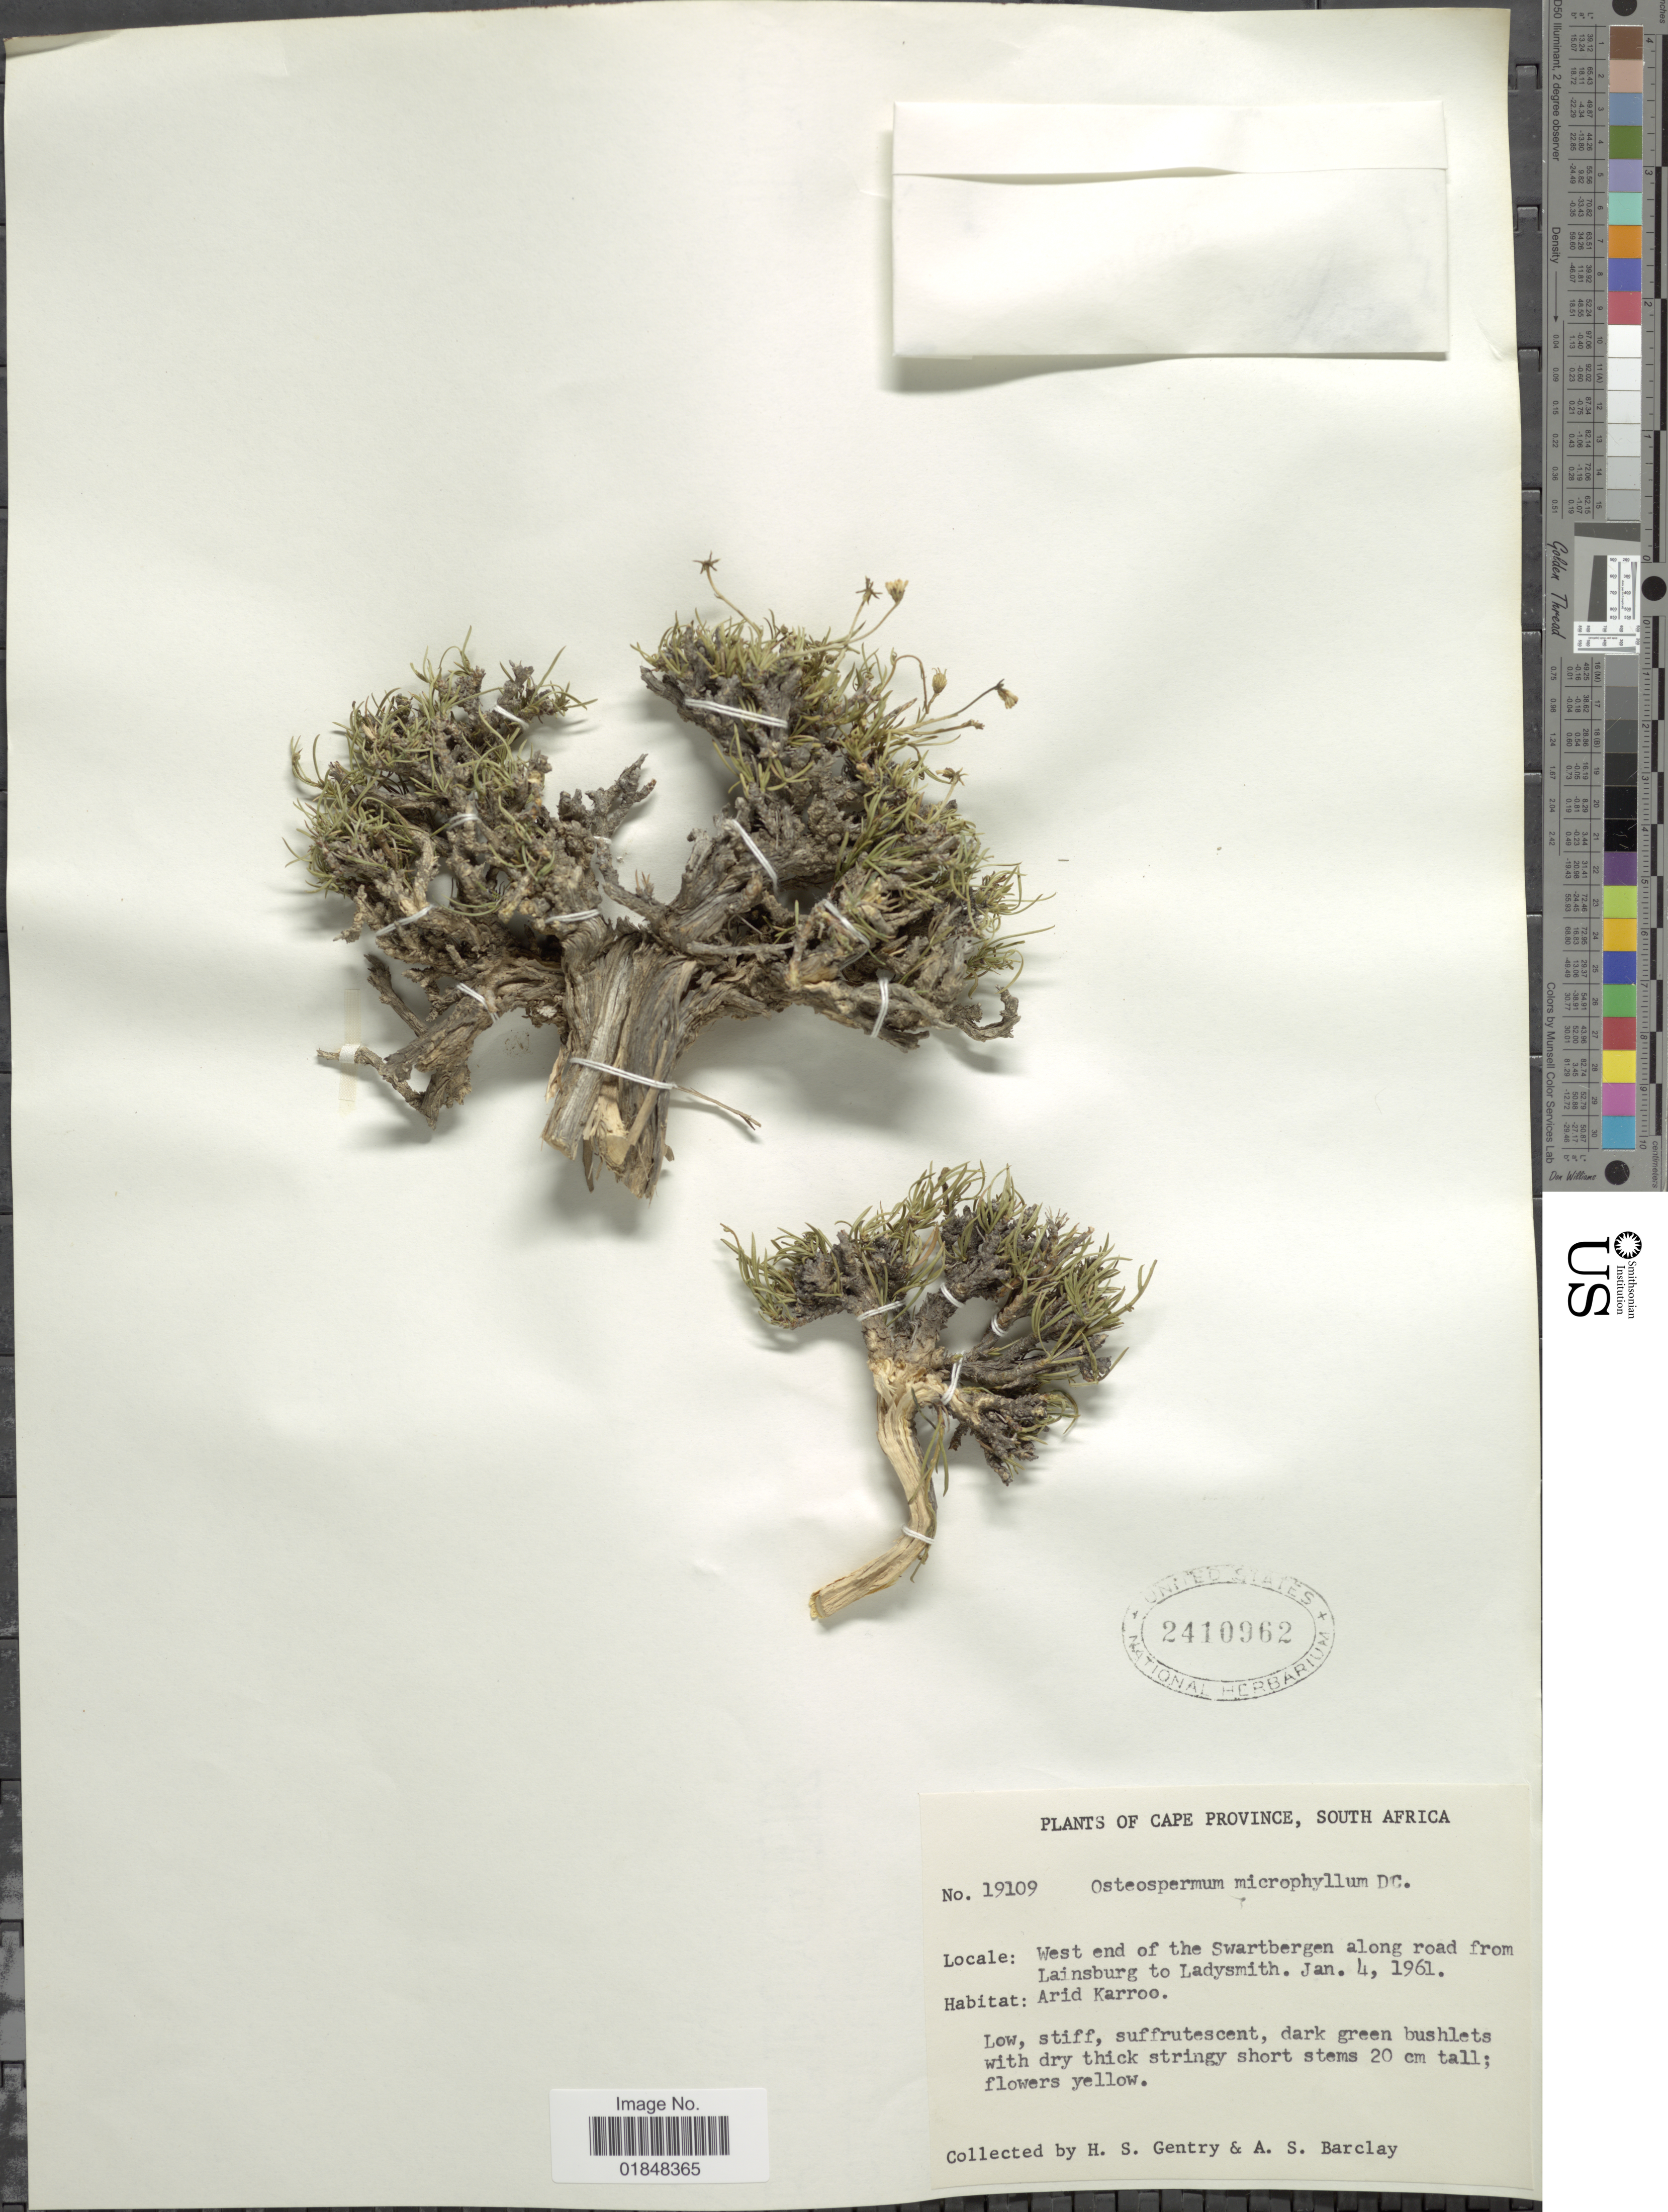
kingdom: Plantae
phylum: Tracheophyta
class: Magnoliopsida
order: Asterales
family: Asteraceae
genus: Osteospermum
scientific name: Osteospermum microphyllum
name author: DC.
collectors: H. S. Gentry & A. S. Barclay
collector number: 19109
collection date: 1961-01-04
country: South Africa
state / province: Western Cape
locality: West end of the Wartbergen along road from Lainsburg to Ladysmith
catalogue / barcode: US 2410962